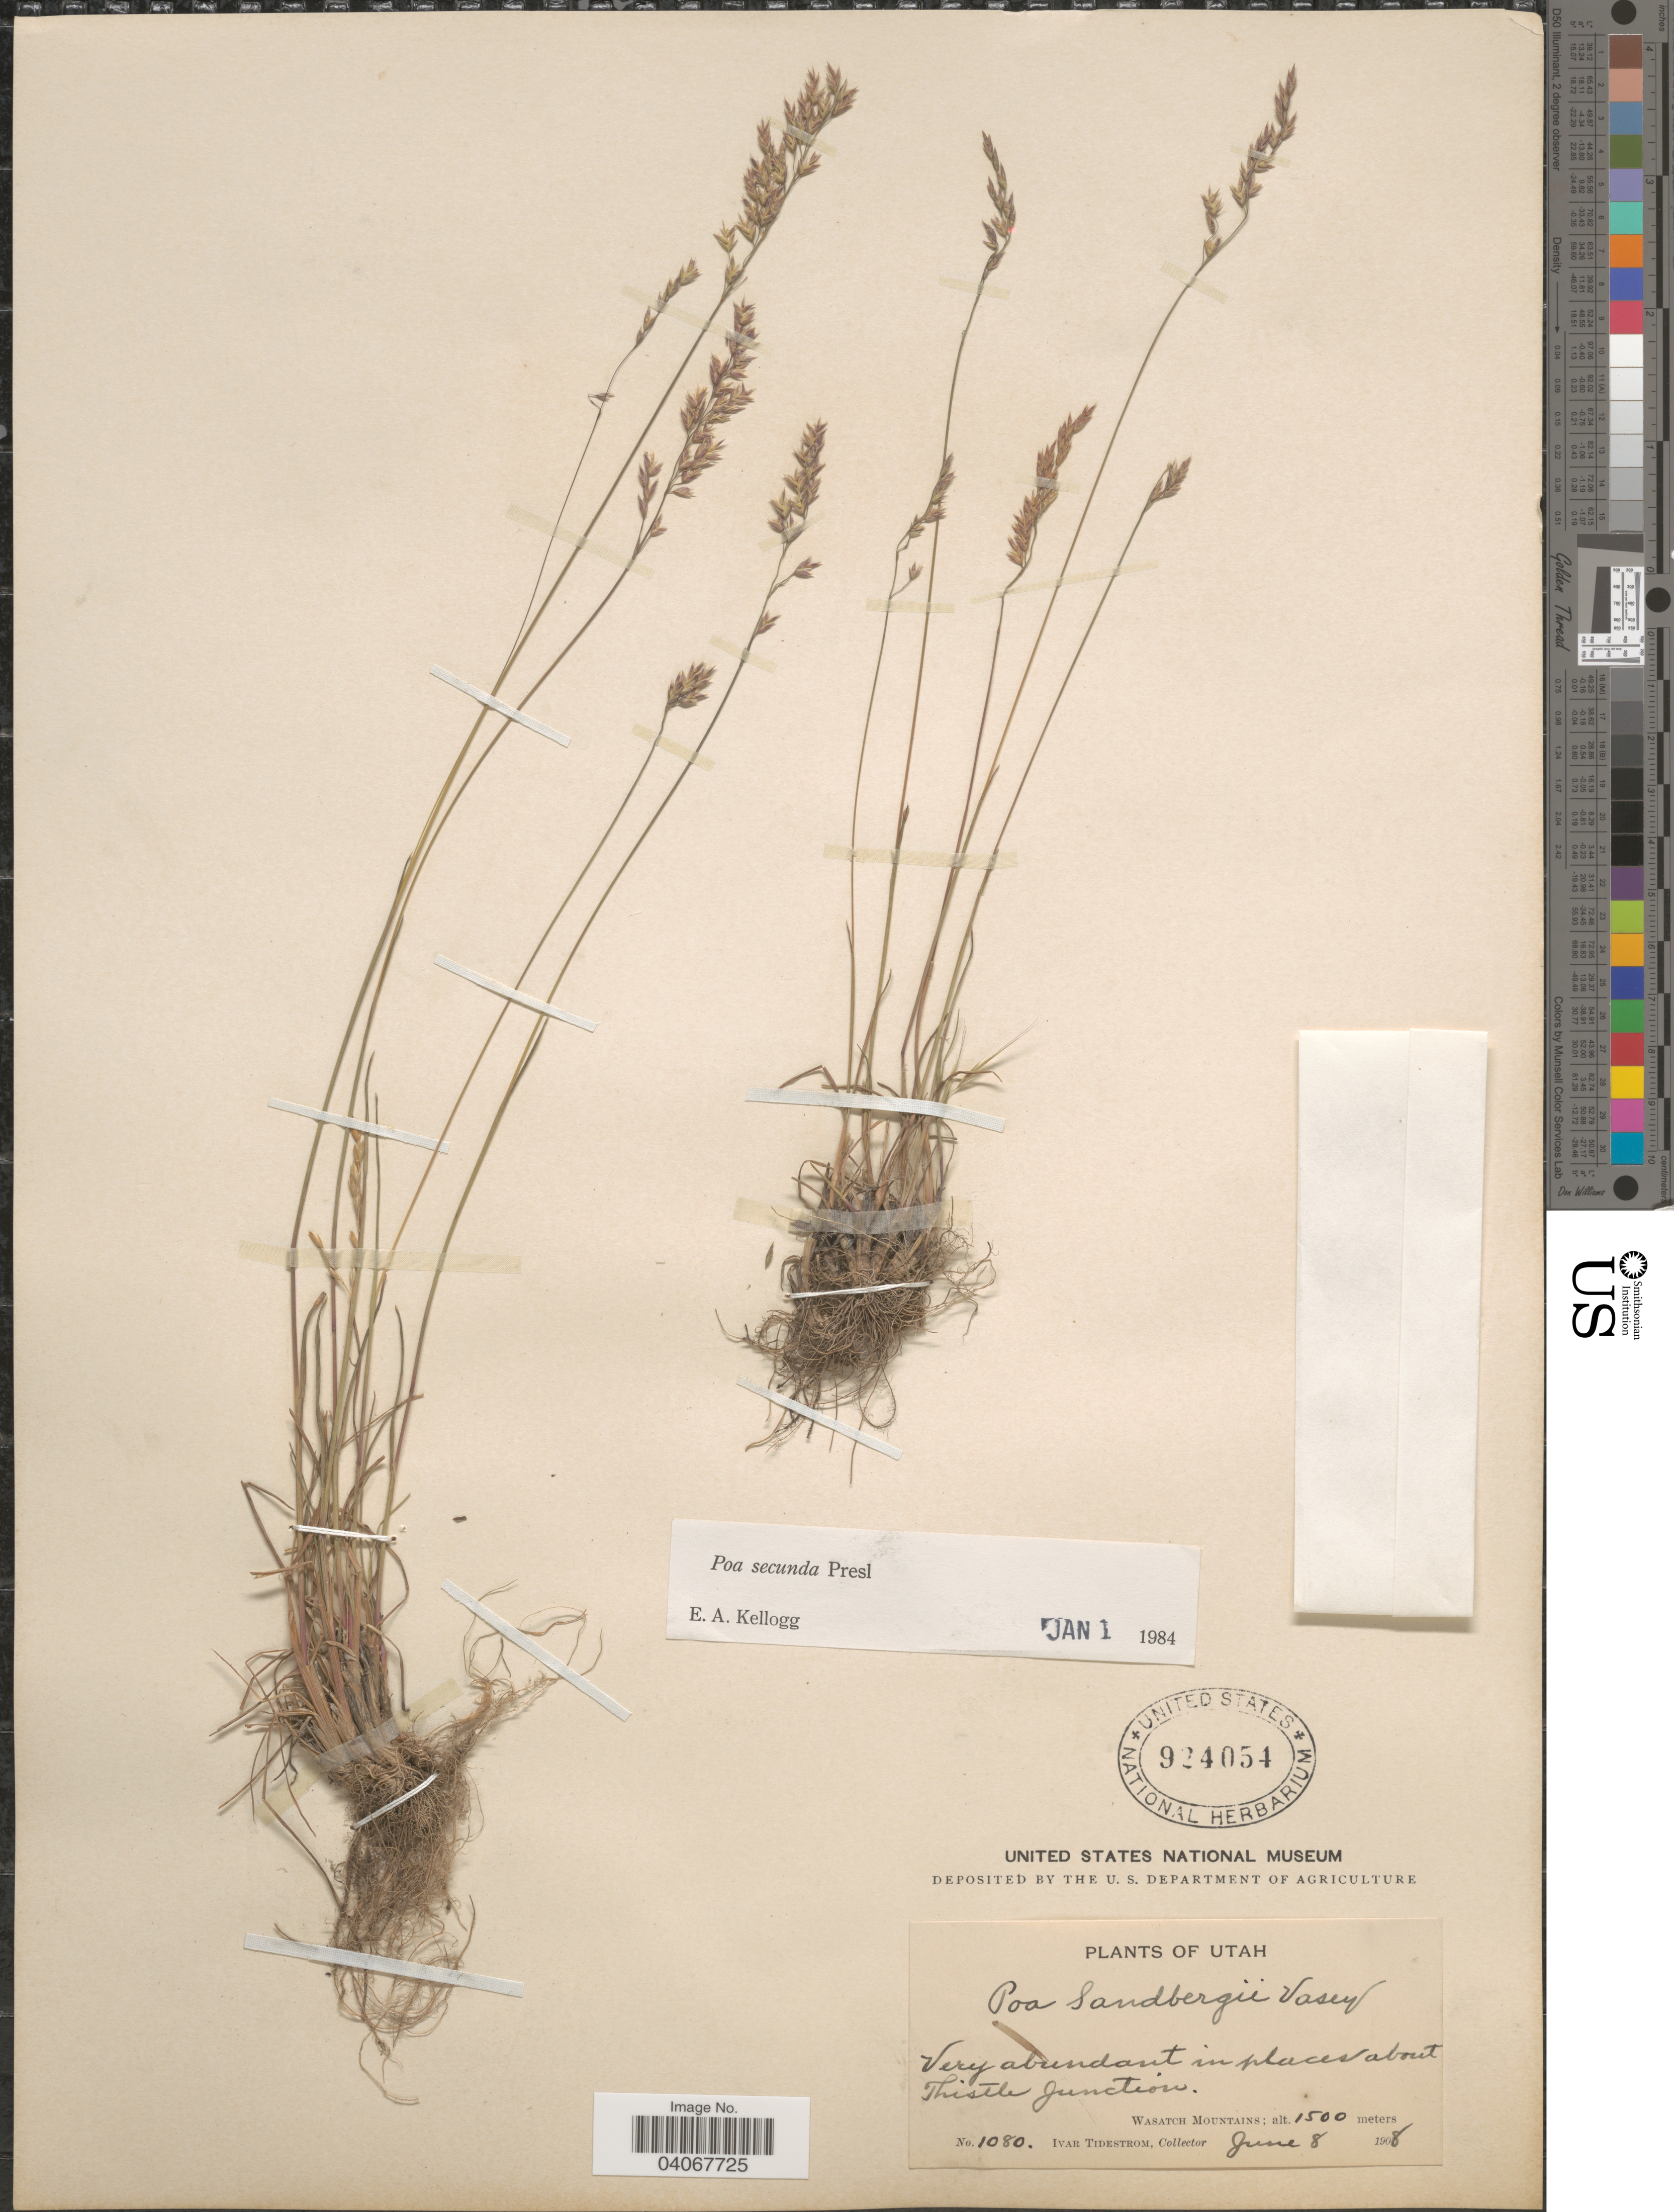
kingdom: Plantae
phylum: Tracheophyta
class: Liliopsida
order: Poales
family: Poaceae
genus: Poa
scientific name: Poa secunda subsp. secunda var. secunda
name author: J. Presl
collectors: I. F. Tidestrom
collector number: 1080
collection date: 1908-06-08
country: United States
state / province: Utah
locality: Very abundant in places about Thistle Junction. Wasatch Mountains.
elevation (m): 1500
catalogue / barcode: US 924054